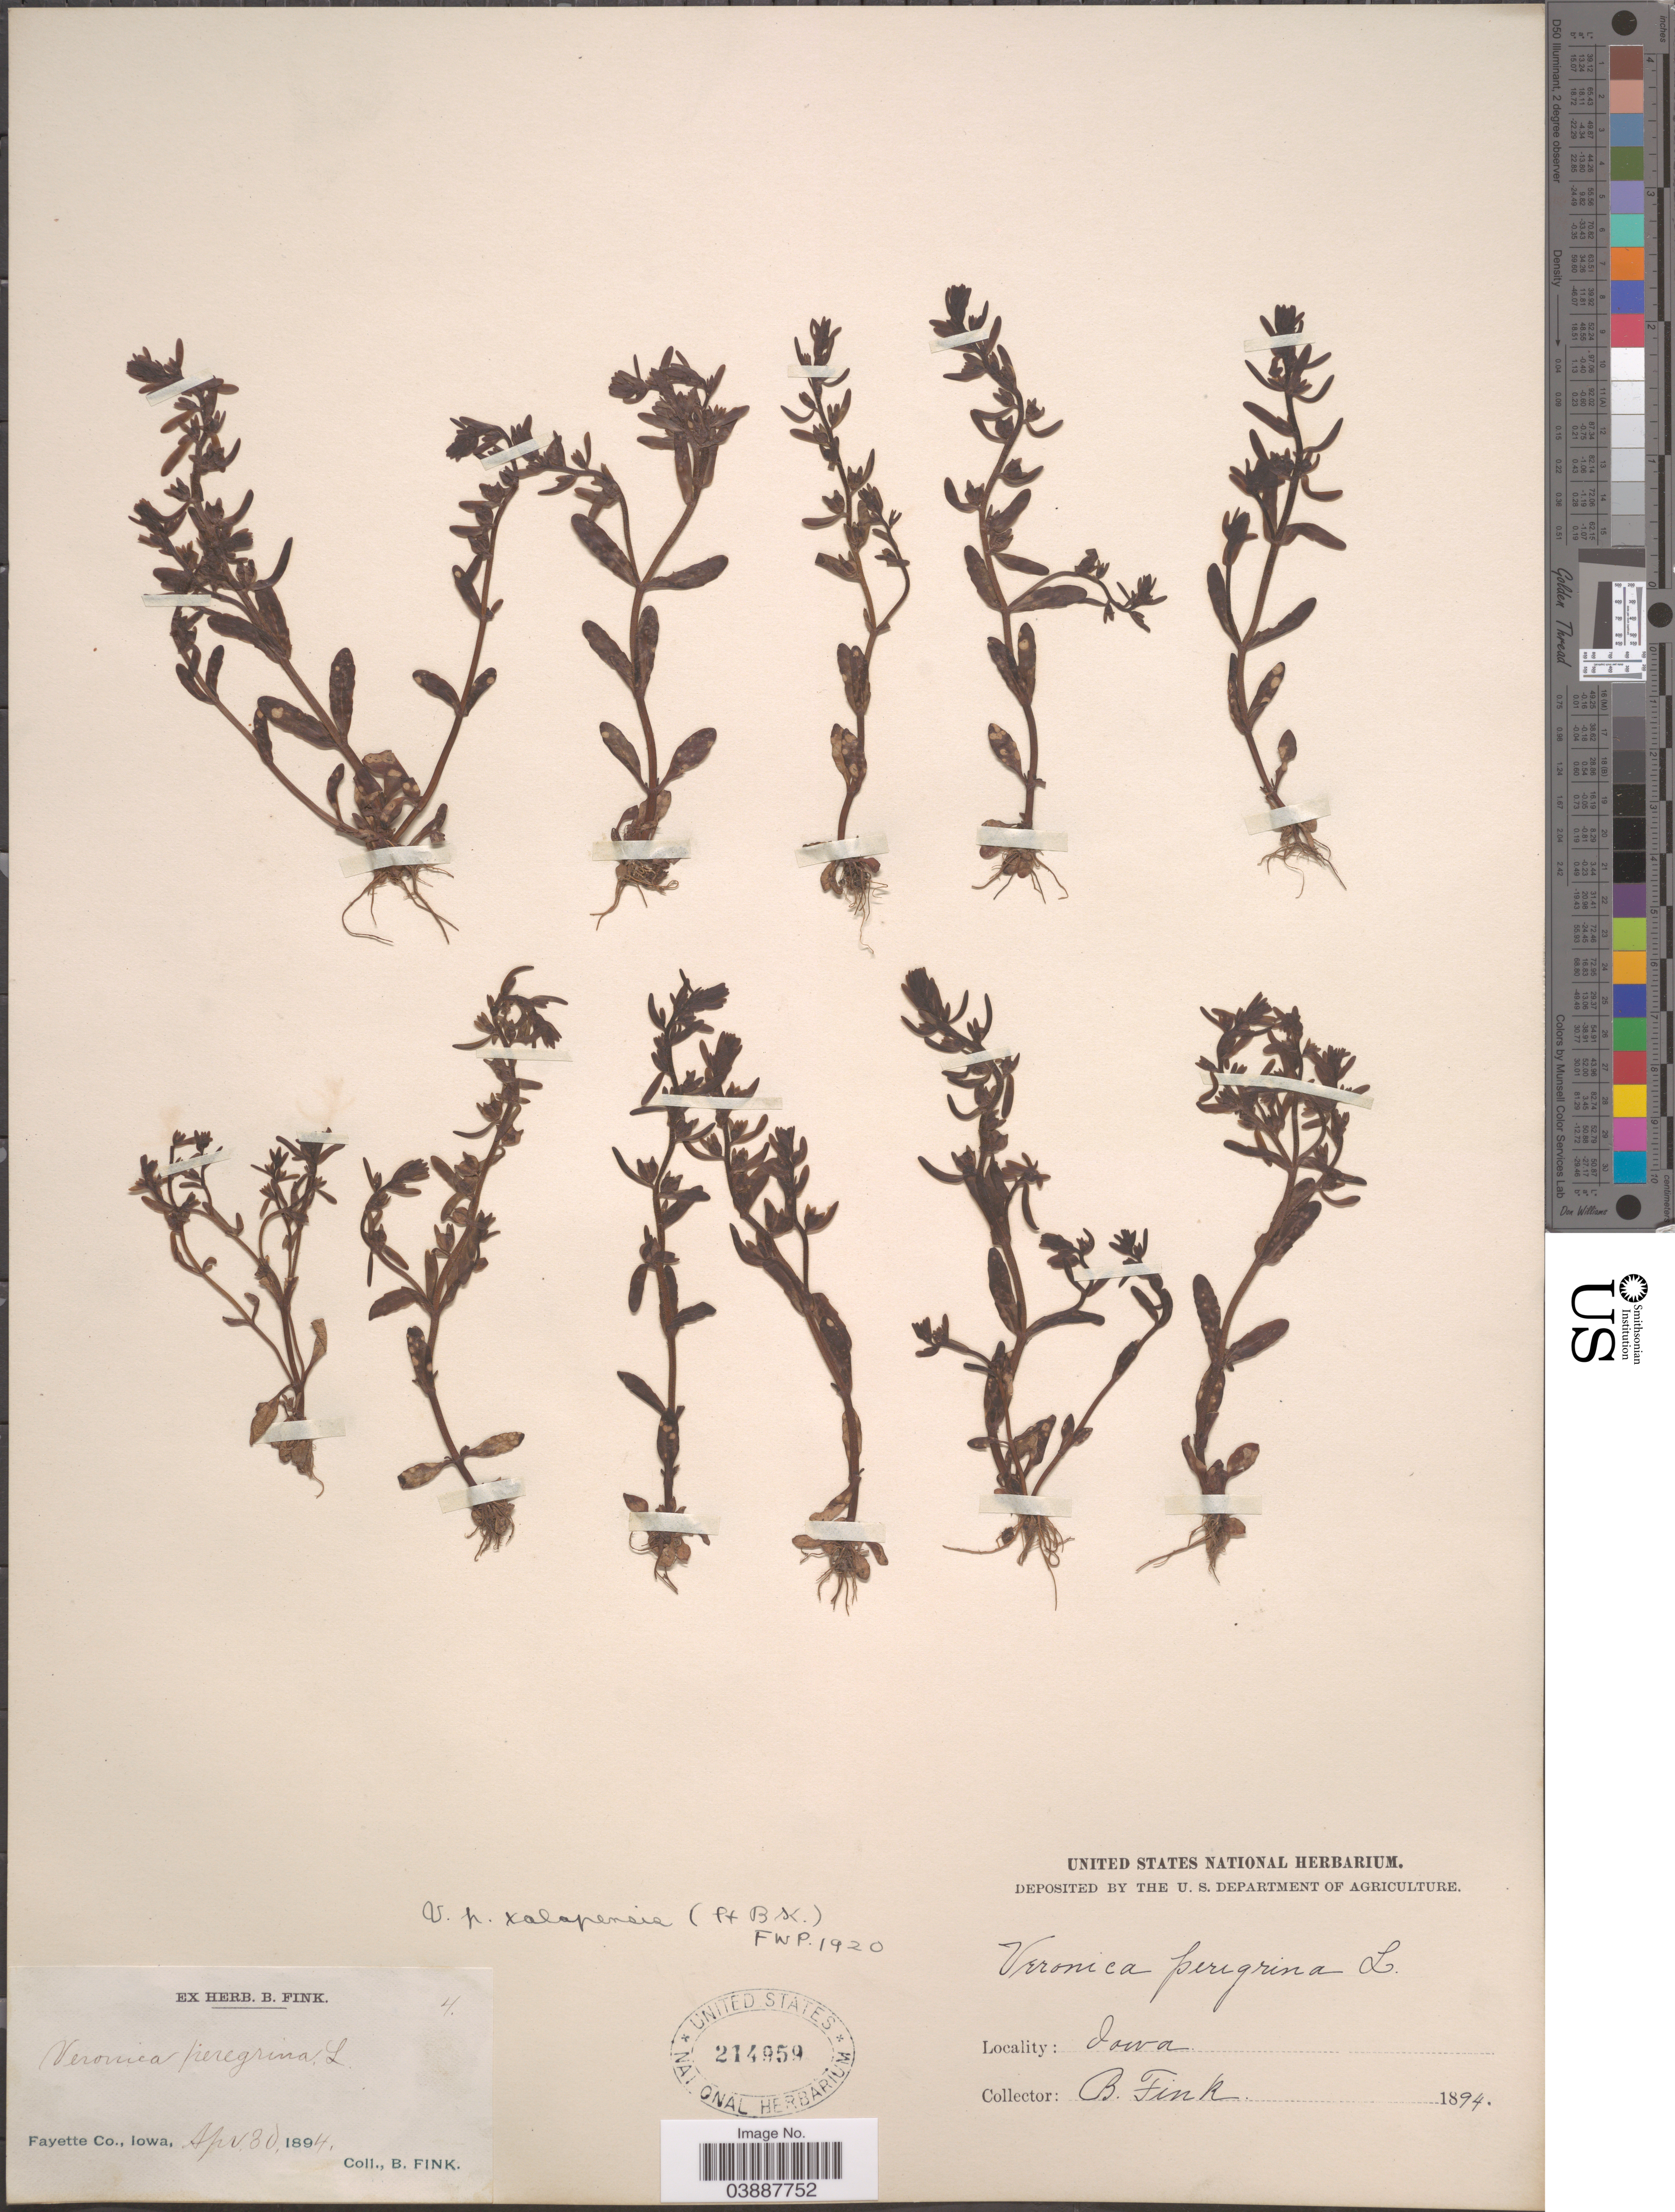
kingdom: Plantae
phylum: Tracheophyta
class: Magnoliopsida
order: Lamiales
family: Plantaginaceae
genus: Veronica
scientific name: Veronica peregrina var. xalapensis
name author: Kunth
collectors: B. Fink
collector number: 4?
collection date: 1894-04-30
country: United States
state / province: Iowa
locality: Fayette Co.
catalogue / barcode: US 214959